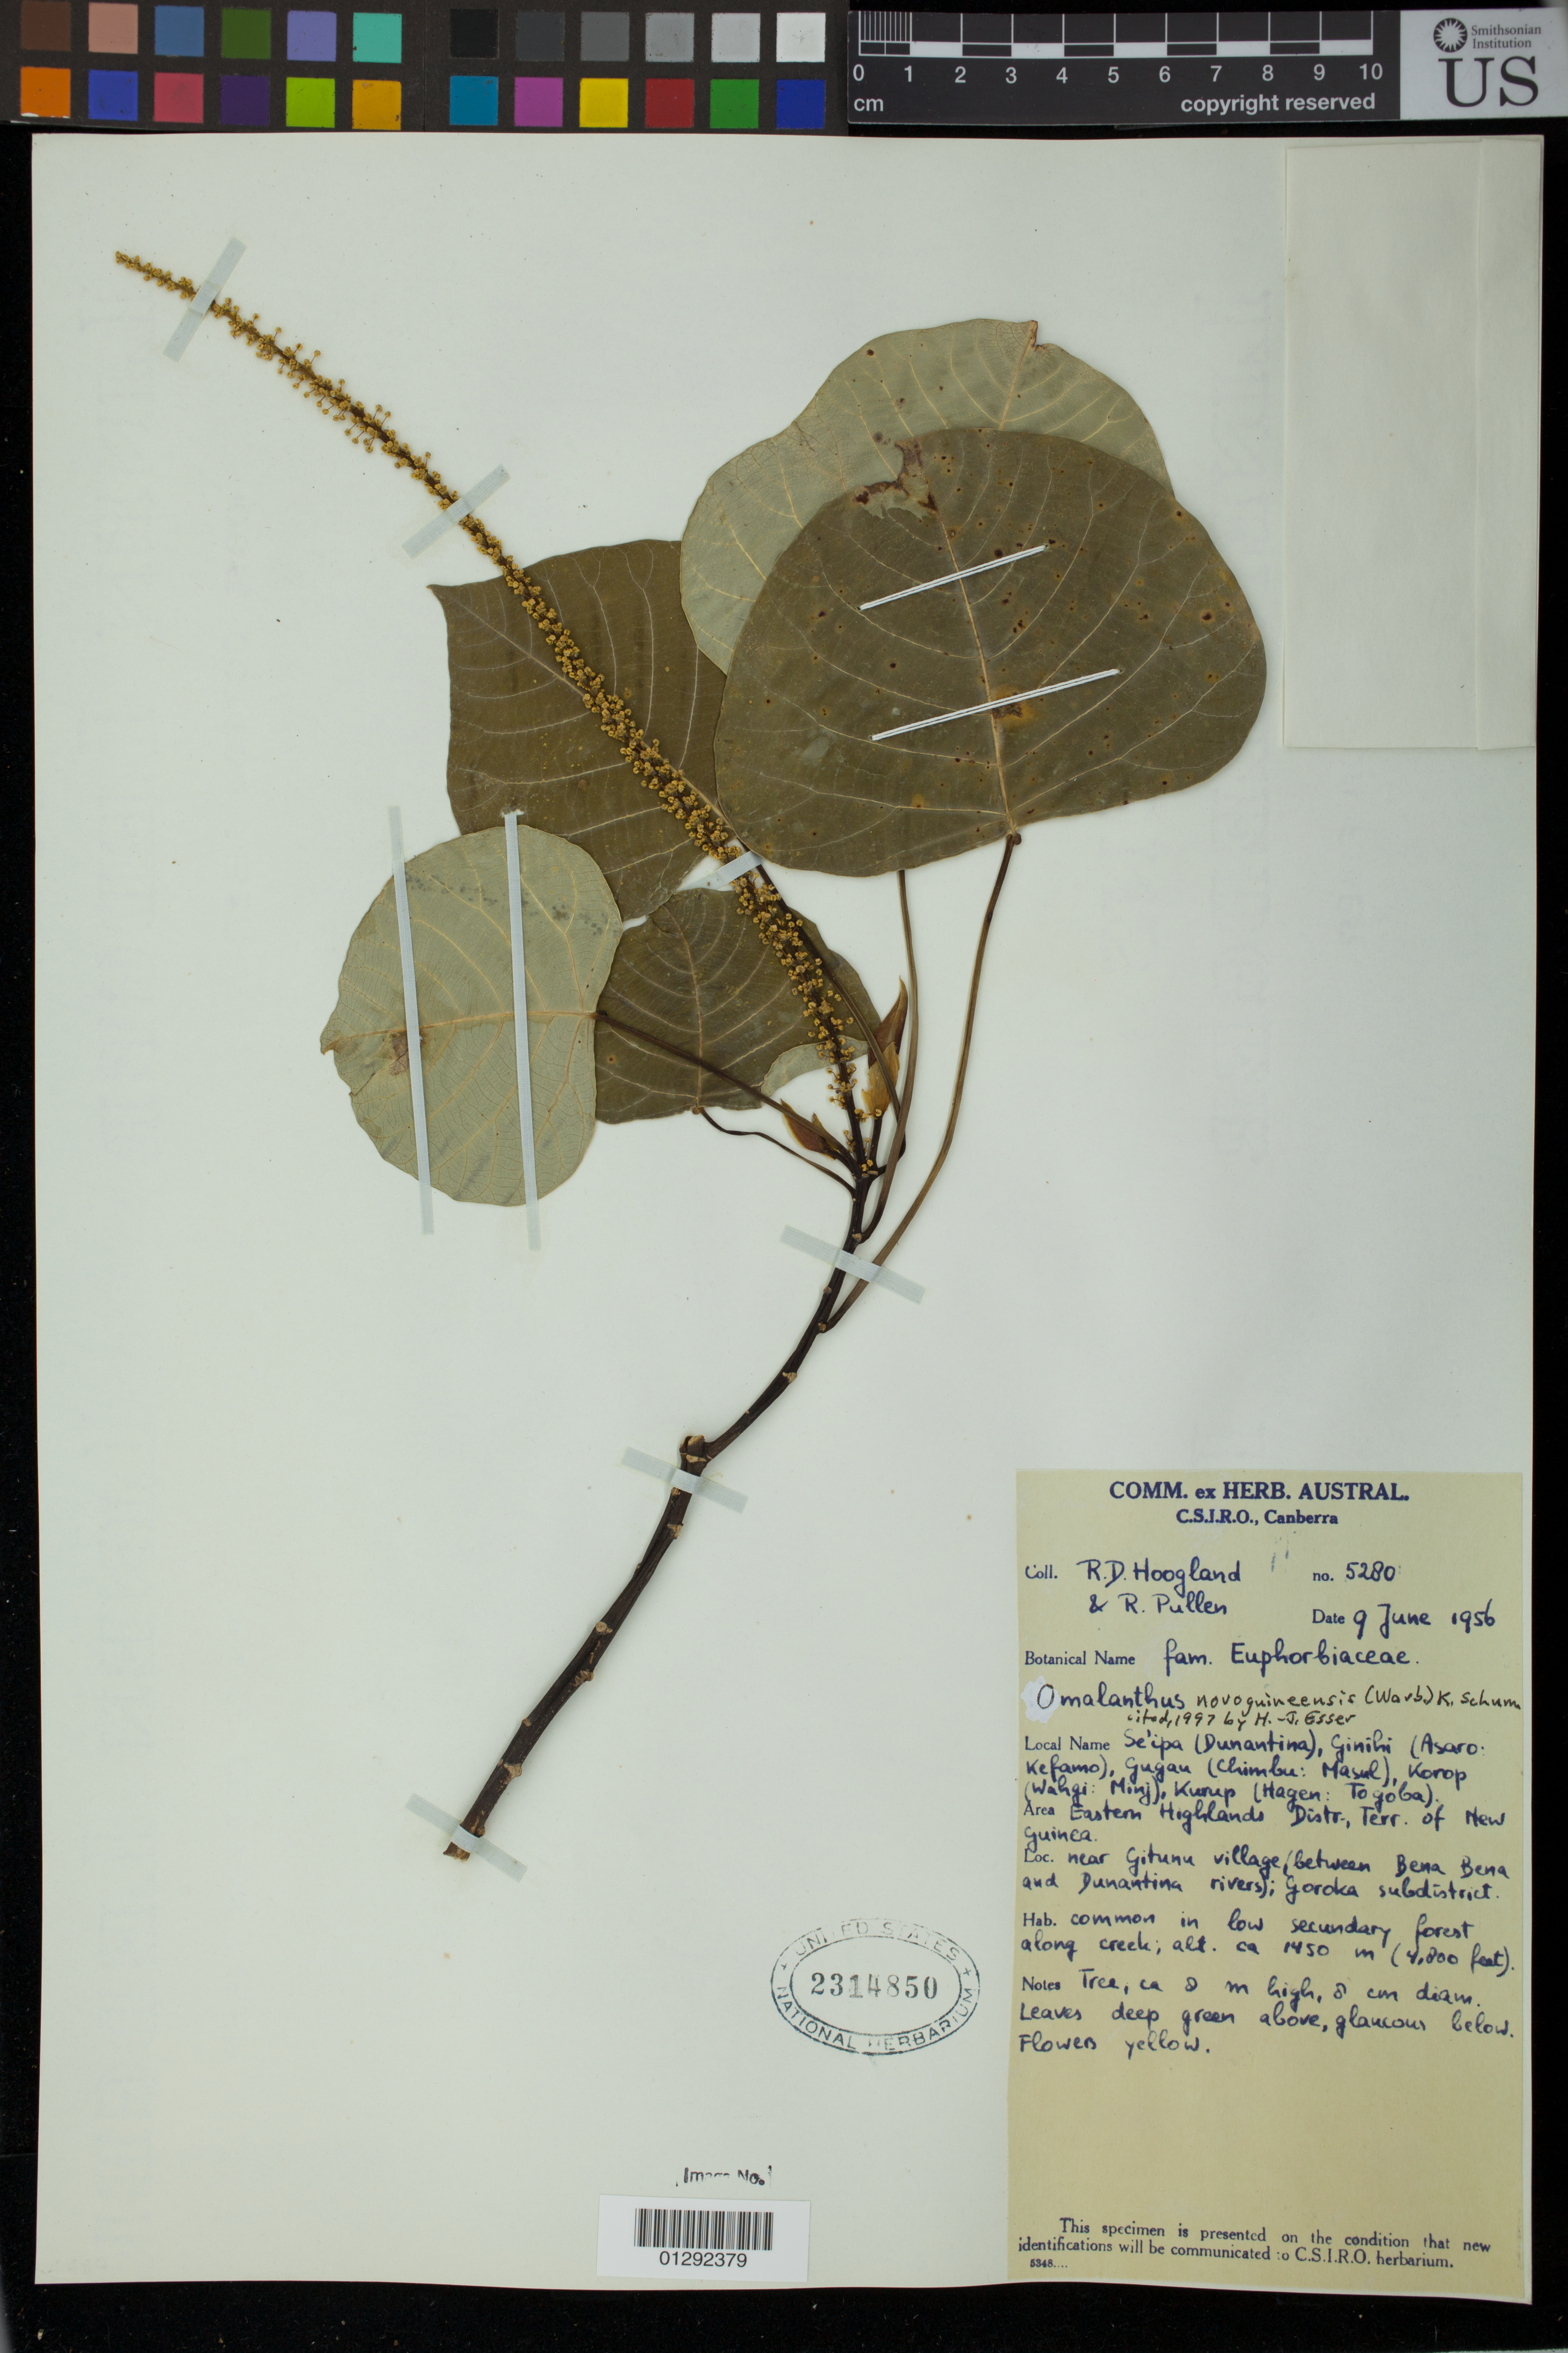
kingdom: Plantae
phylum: Tracheophyta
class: Magnoliopsida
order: Malpighiales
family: Euphorbiaceae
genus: Homalanthus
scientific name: Homalanthus novoguineensis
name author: (Warb.) K. Schum.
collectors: R. D. Hoogland & R. Pullen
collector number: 5280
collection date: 1956-06-09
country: Papua New Guinea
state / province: Eastern Highlands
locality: Near Gitunu village (between Bena Bena and Dunantina rivers); Goroka subdistrict.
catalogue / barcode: US 2314850